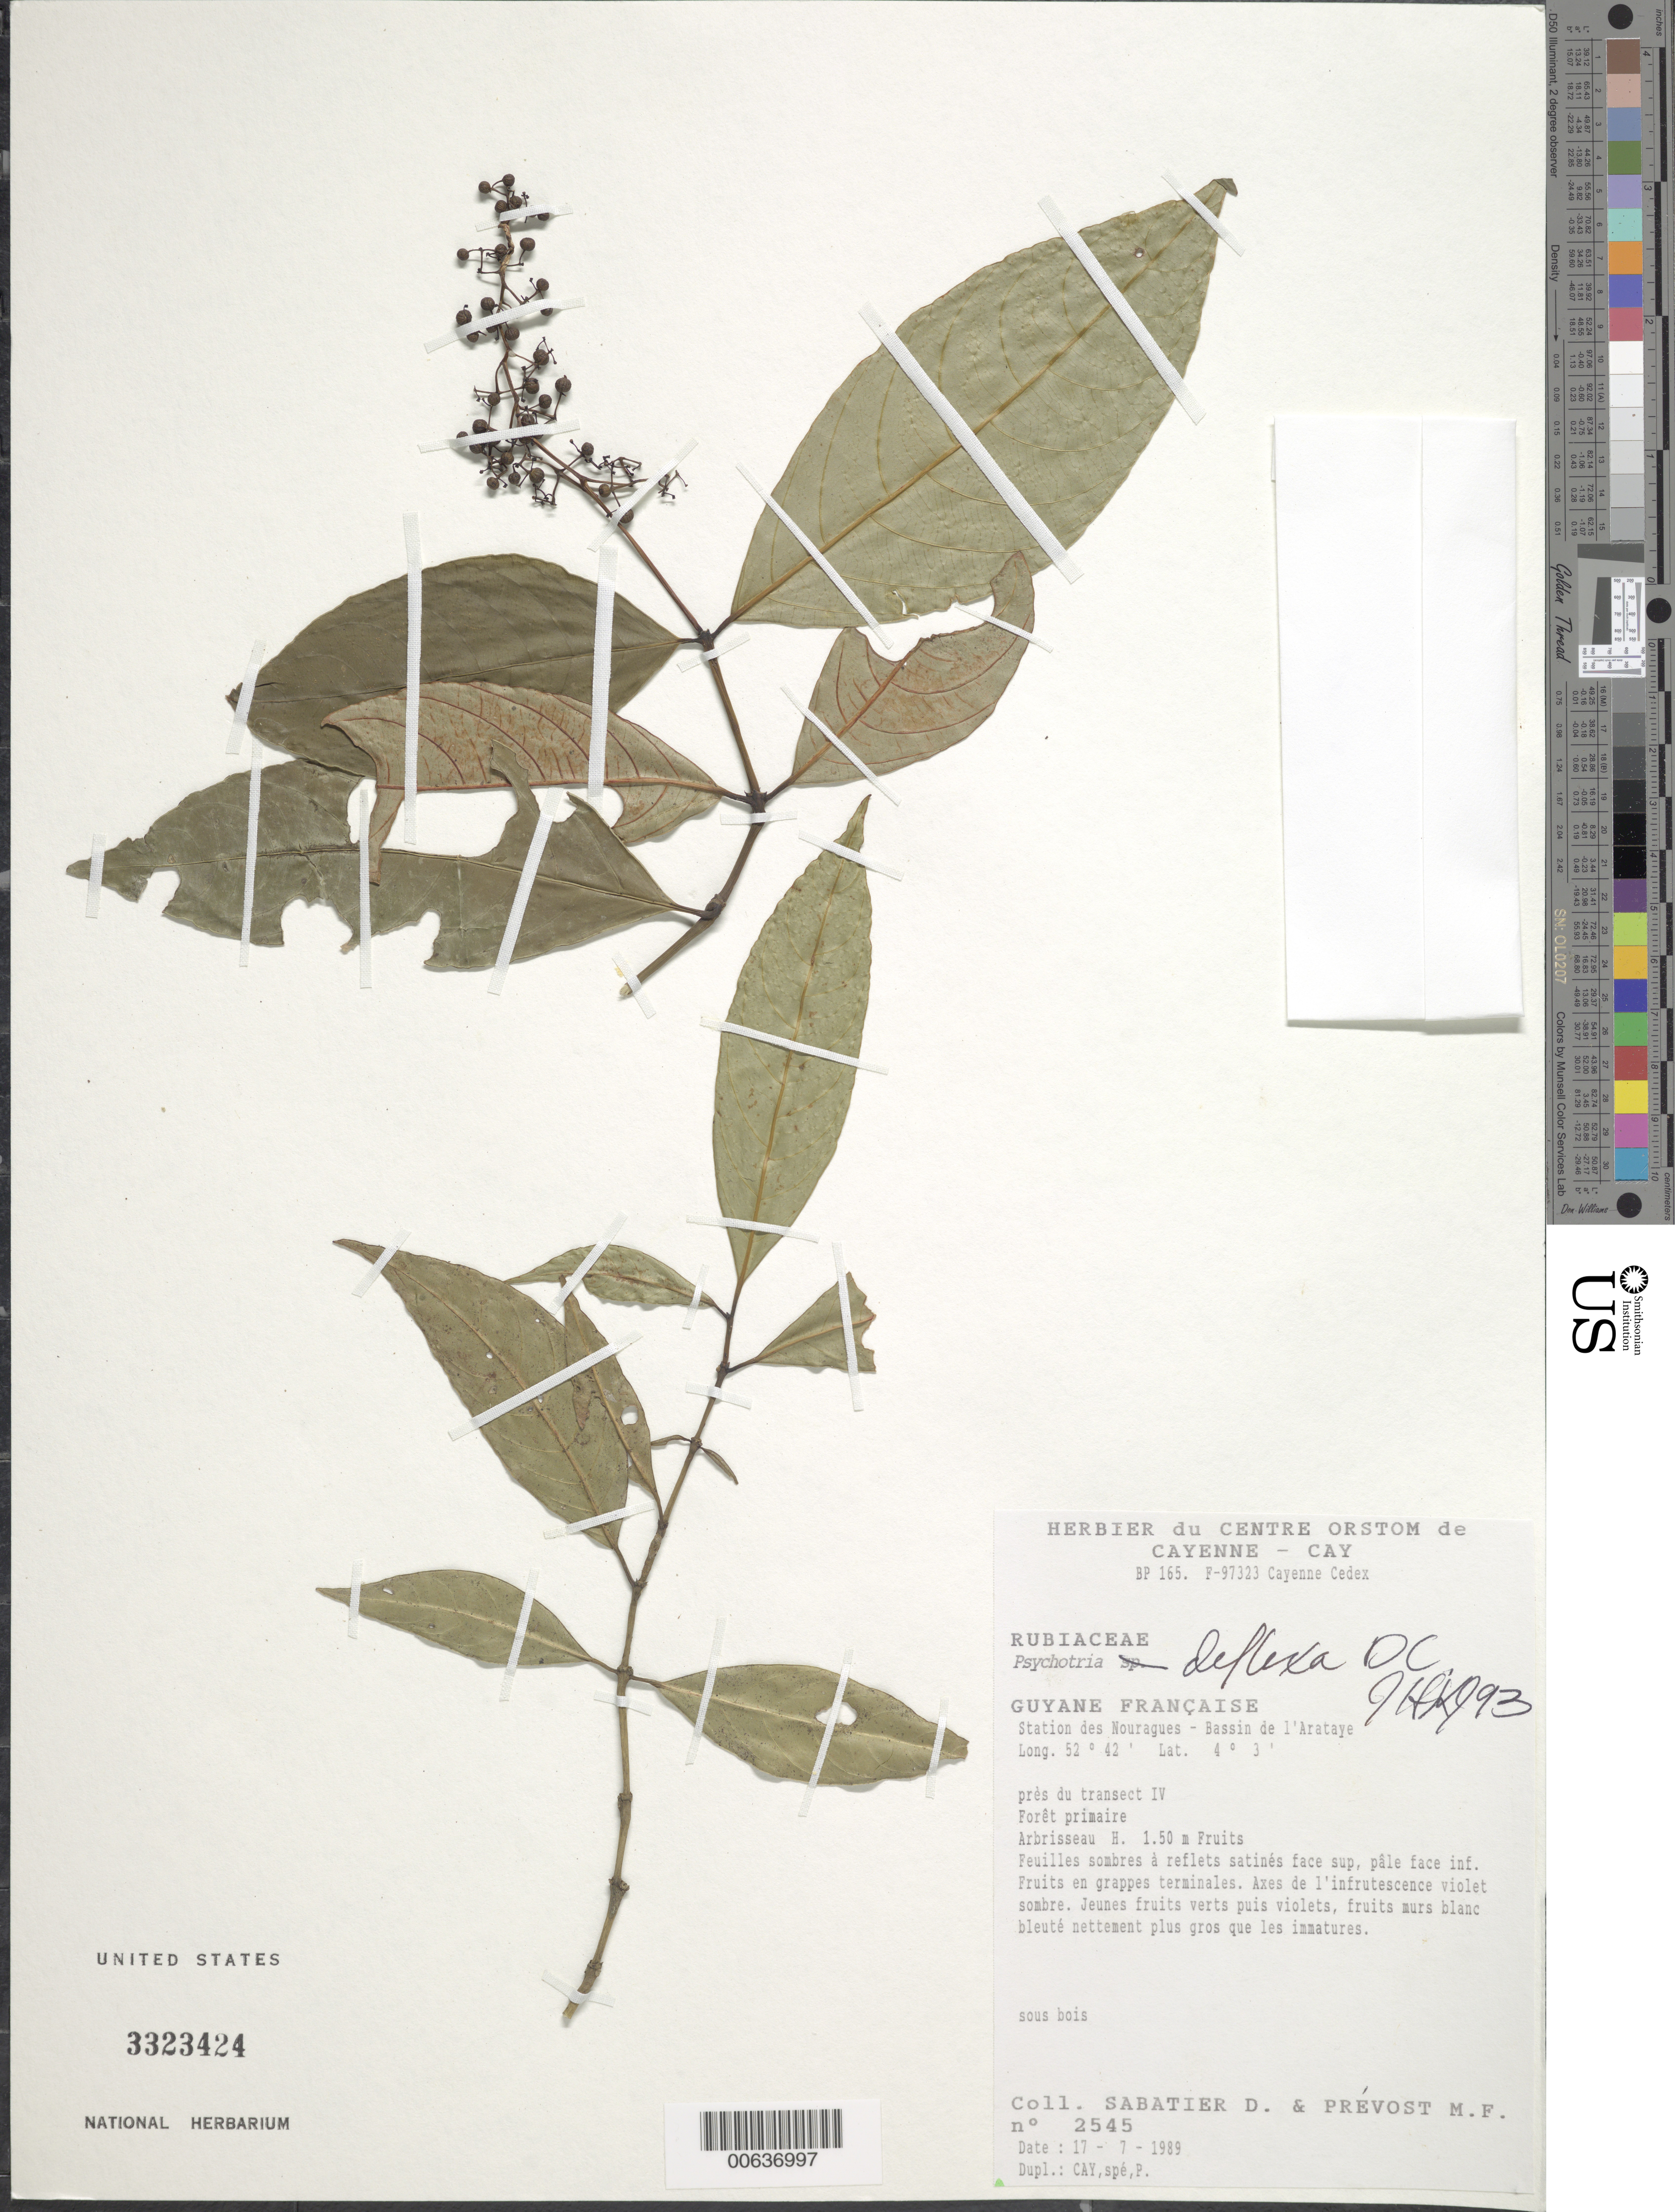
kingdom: Plantae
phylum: Tracheophyta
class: Magnoliopsida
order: Gentianales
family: Rubiaceae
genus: Palicourea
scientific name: Palicourea deflexa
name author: (DC.) Borhidi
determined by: Kirkbride, J. H., Jr.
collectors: D. Sabatier & M.-F. Prévost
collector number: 2545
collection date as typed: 17-Jul-89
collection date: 1989-07-17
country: French Guiana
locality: Station des Nouragues, Bassin de l'Approuague, Arataye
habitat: Primary forest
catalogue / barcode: US 3323424